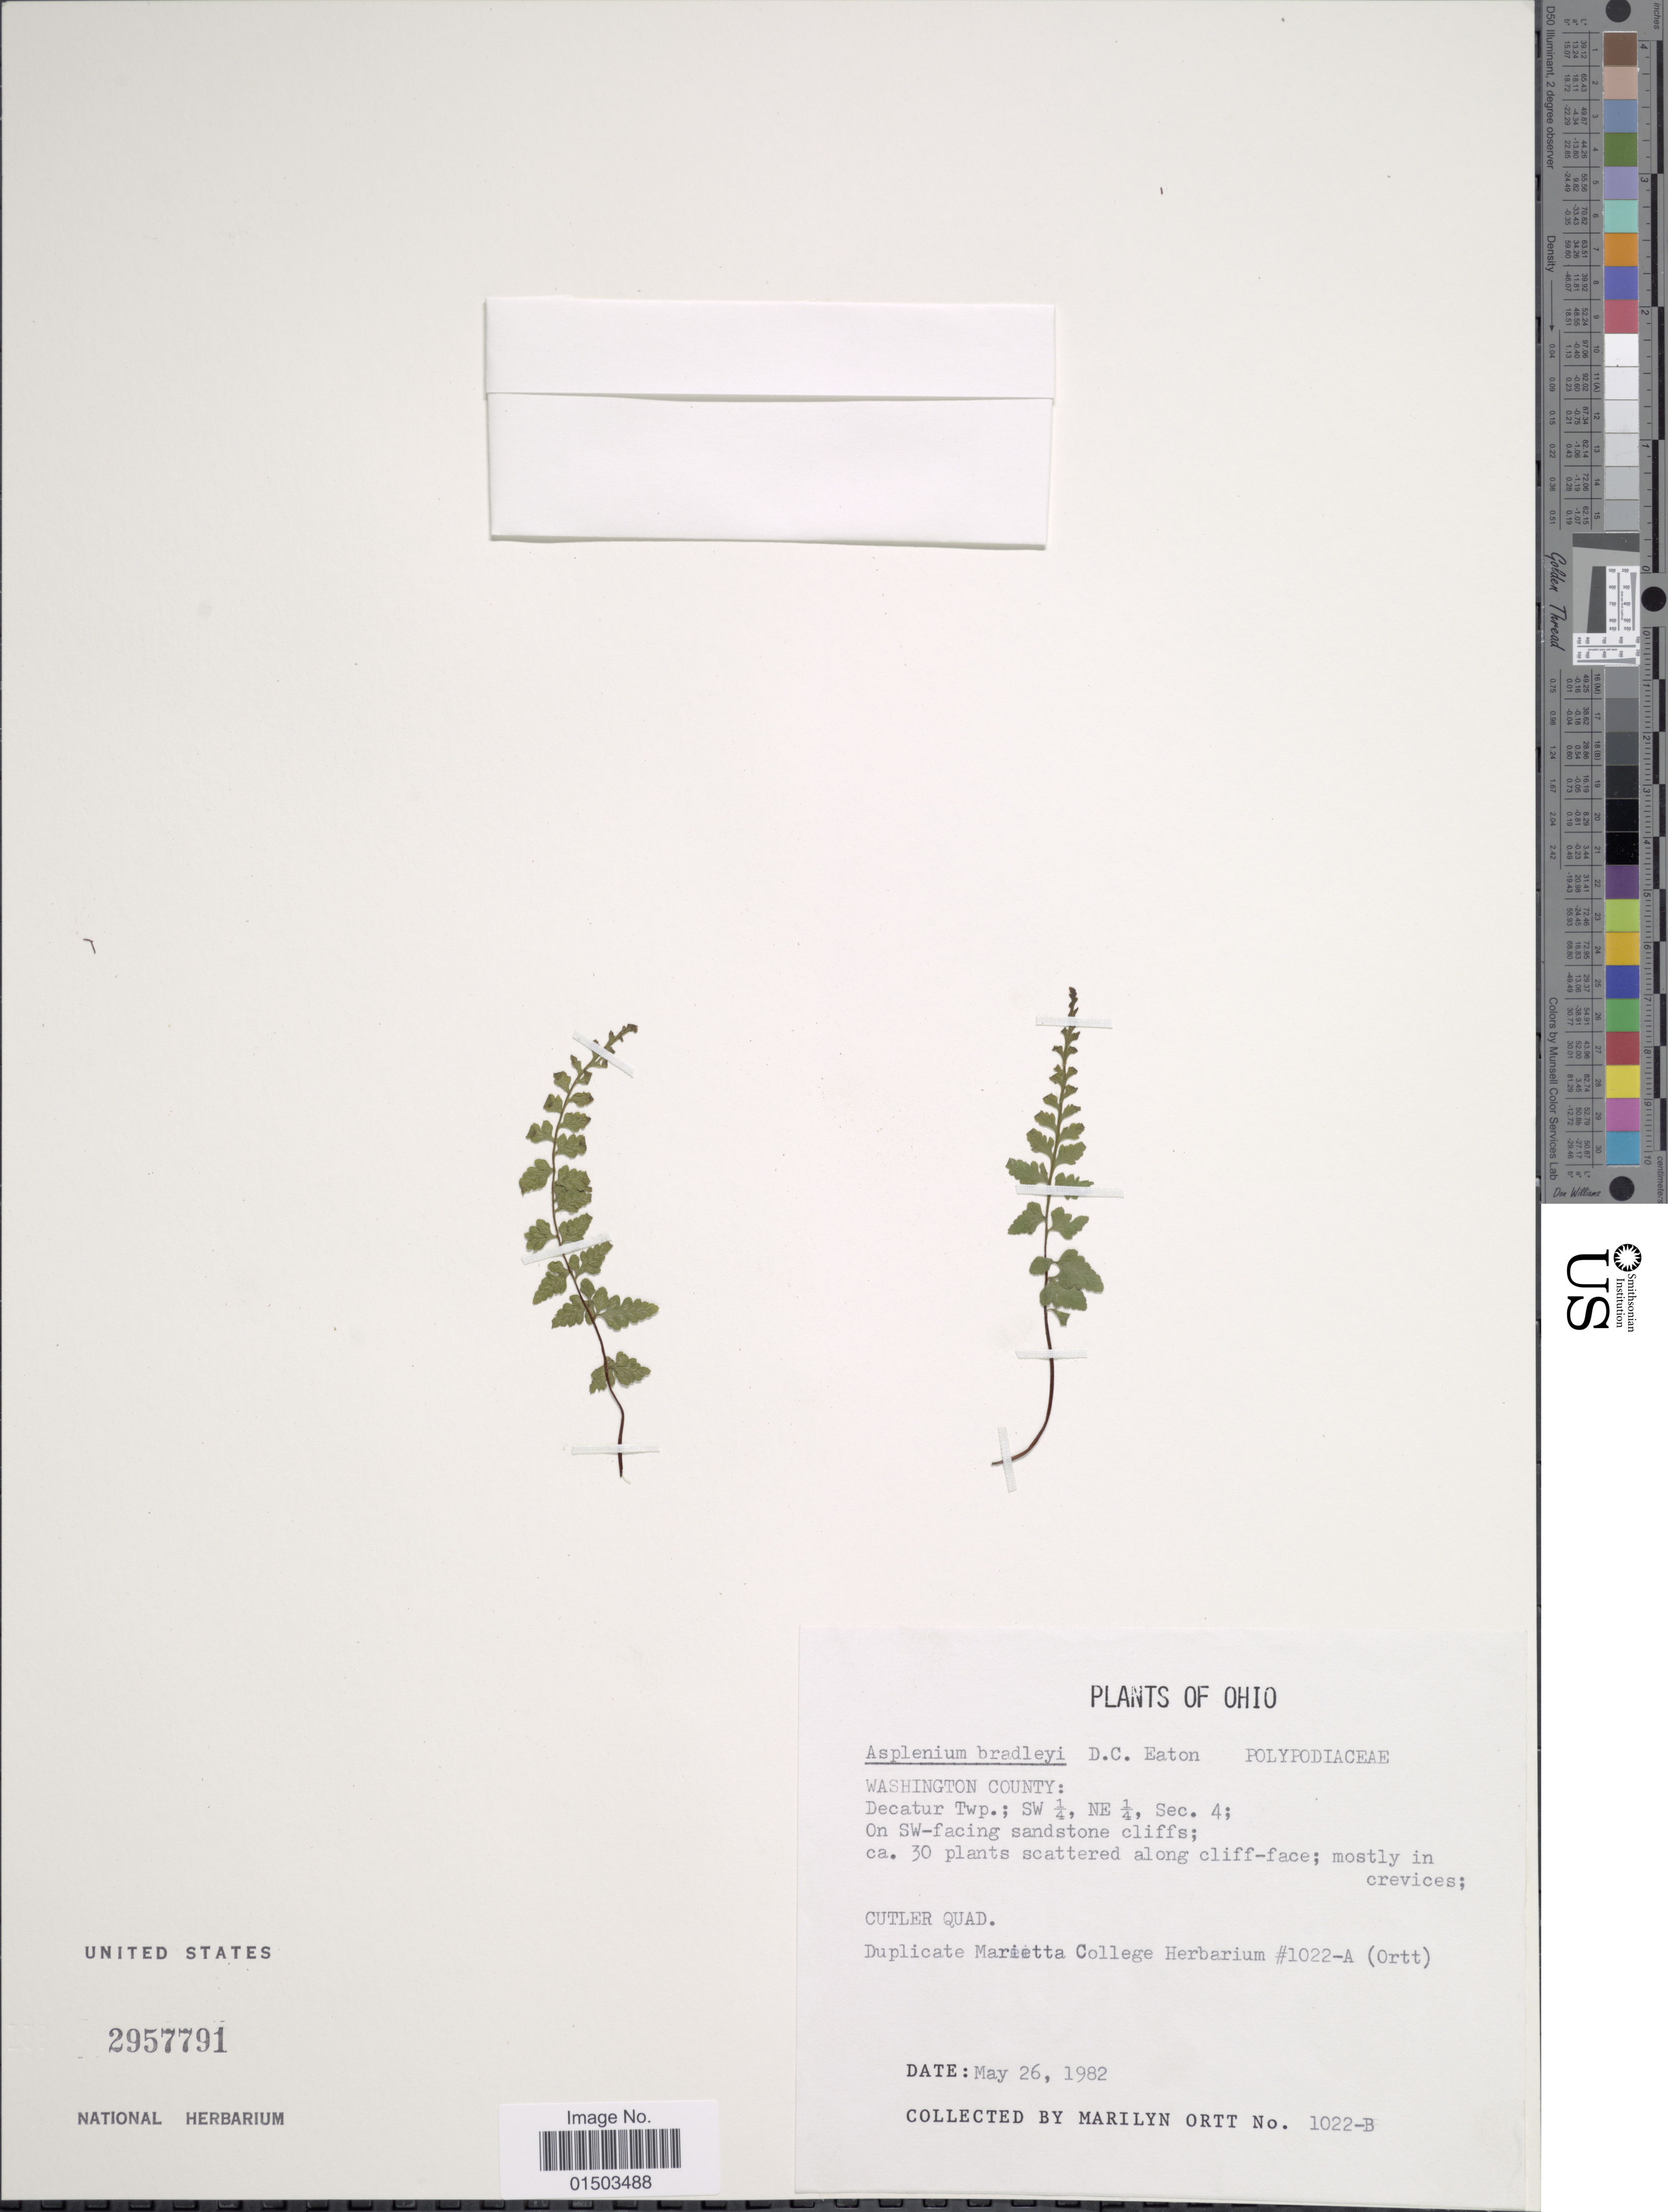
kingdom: Plantae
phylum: Tracheophyta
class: Polypodiopsida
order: Polypodiales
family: Aspleniaceae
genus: Asplenium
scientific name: Asplenium bradleyi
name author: D.C. Eaton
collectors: M. Ortt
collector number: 1002-B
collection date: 1982-05-26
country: United States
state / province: Ohio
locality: Ohio, Washington County: Decatur Twp.; SW ¼, NE ¼. Sec.4; On SW-facing sandstone cliffs. Cutler Quad.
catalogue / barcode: US 2957791